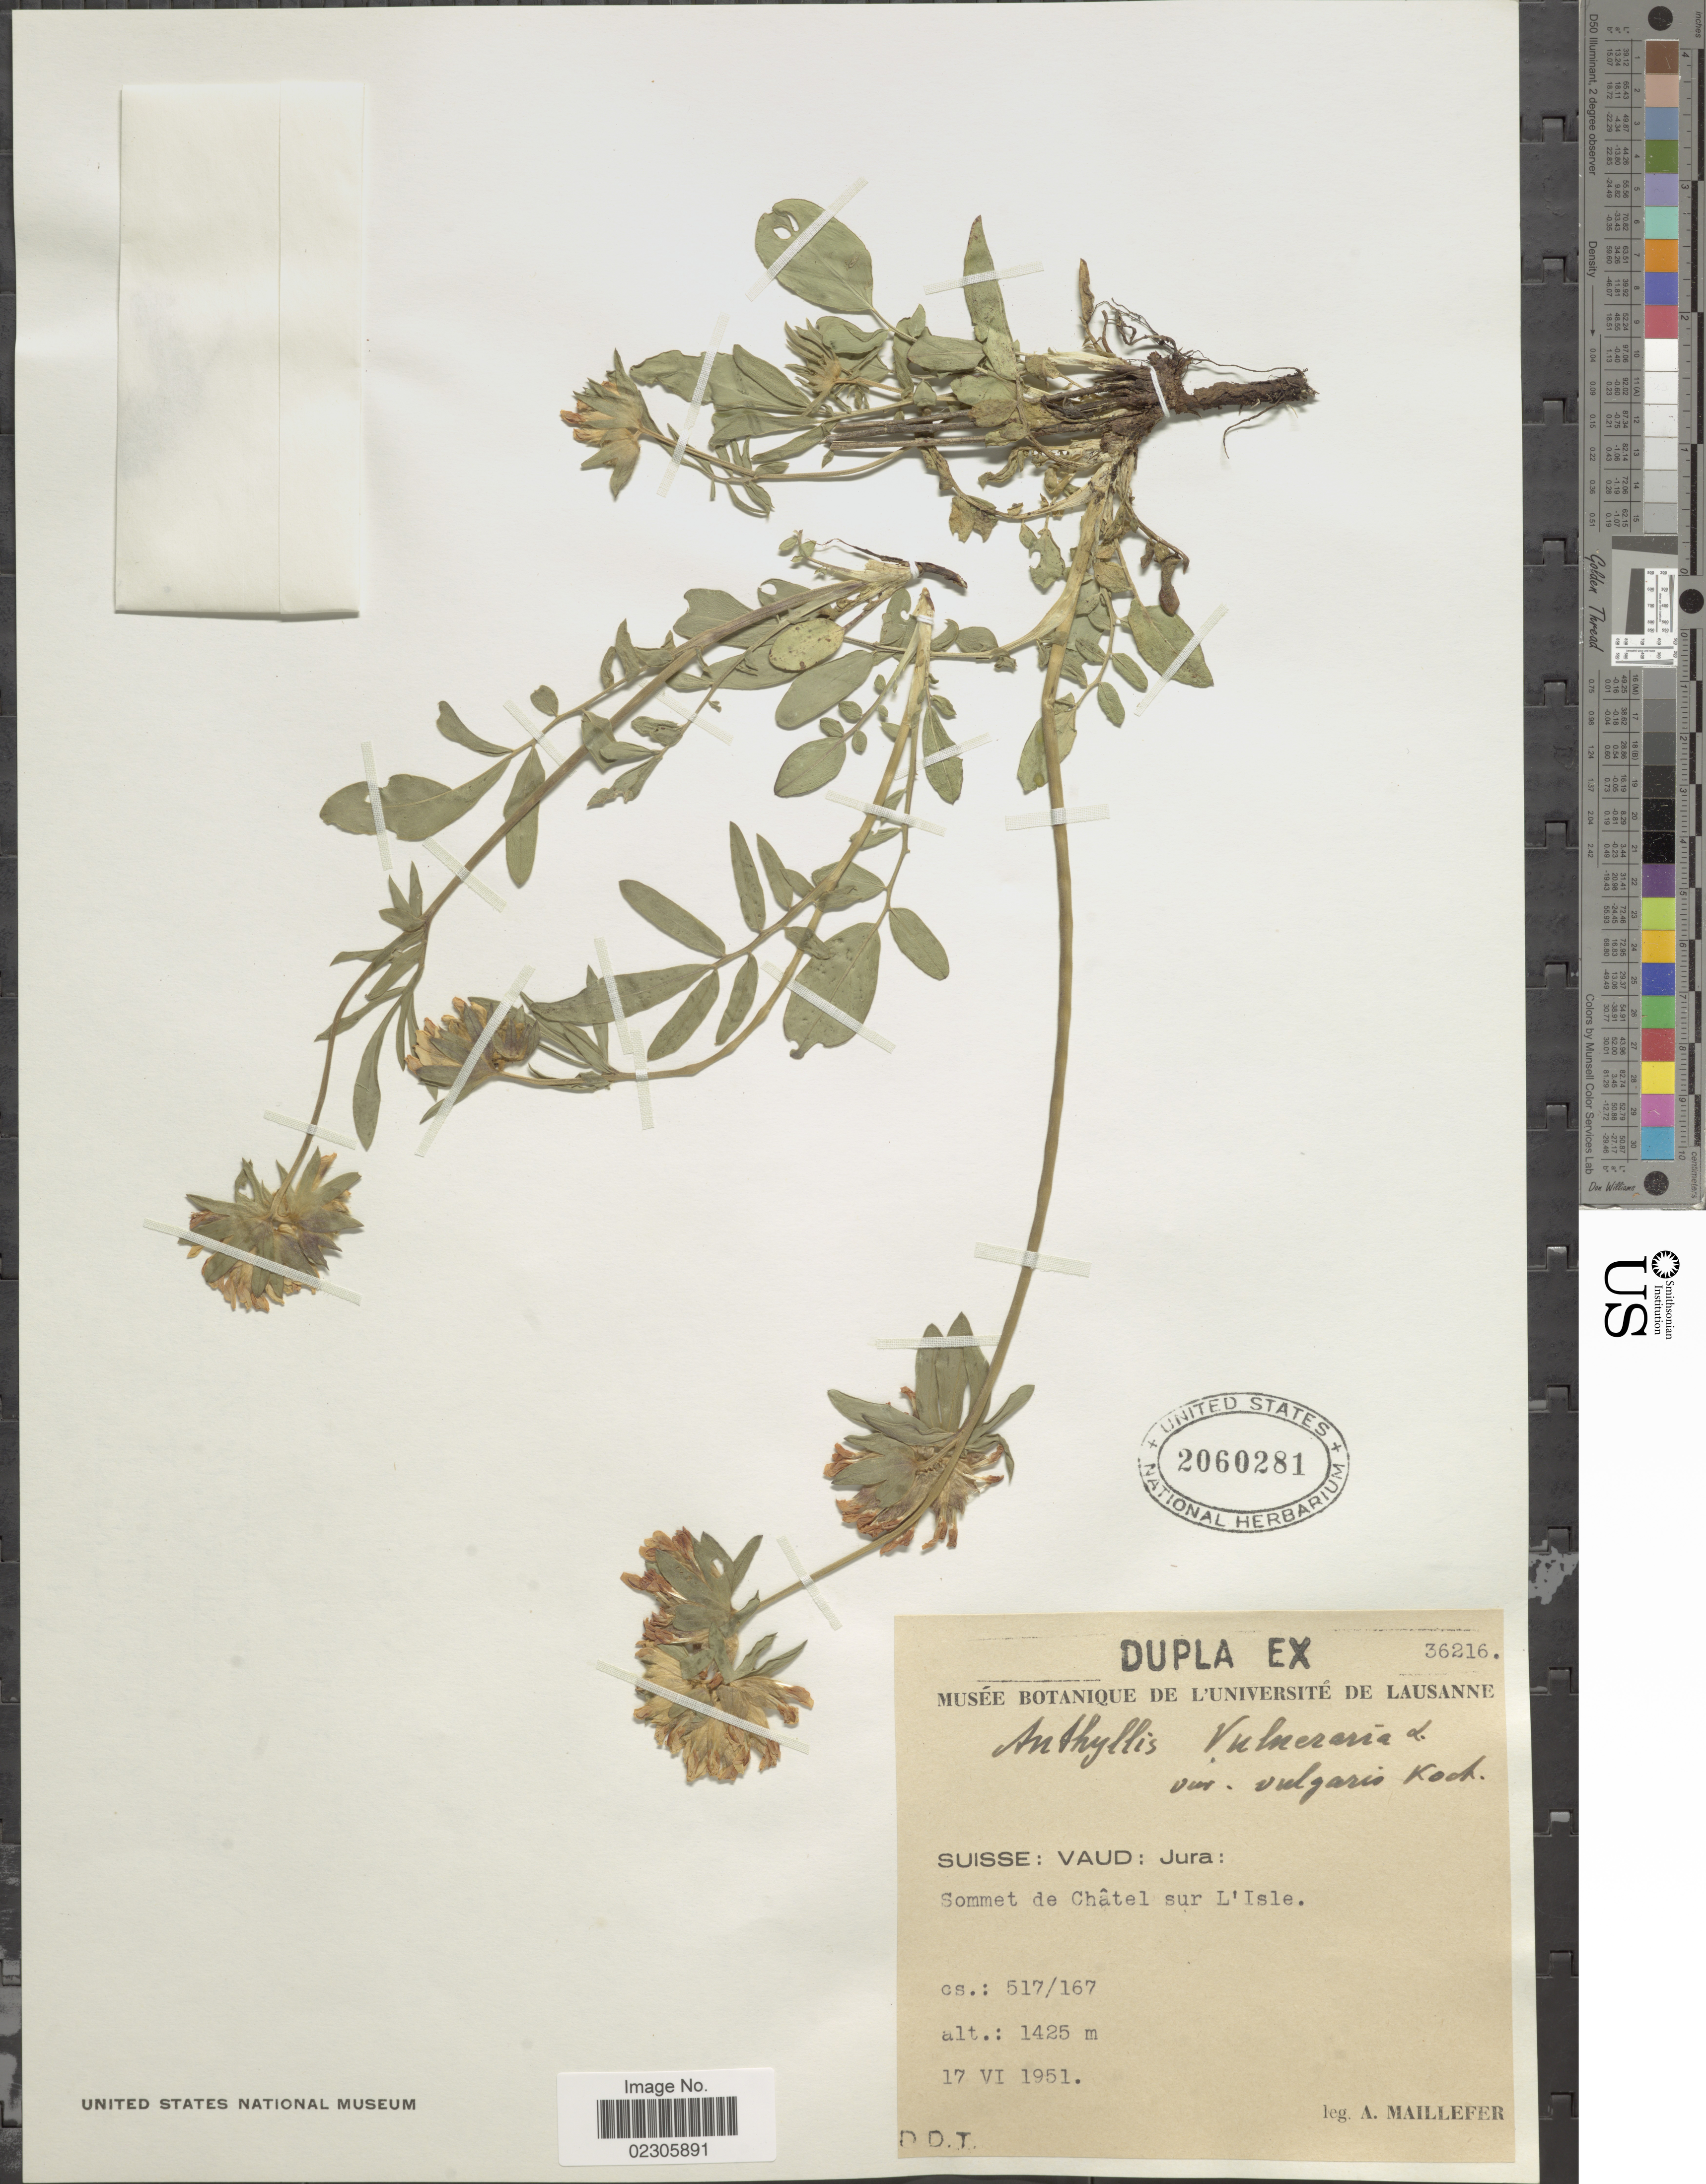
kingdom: Plantae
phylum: Tracheophyta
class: Magnoliopsida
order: Fabales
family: Fabaceae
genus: Anthyllis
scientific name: Anthyllis vulneraria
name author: L.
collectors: A. Maillefer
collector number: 36216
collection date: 1951-06-17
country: Switzerland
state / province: Vaud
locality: Suisse: Vaud: Jura: Sommet de Chatel sur L'Isle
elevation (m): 1425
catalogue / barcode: US 2060281